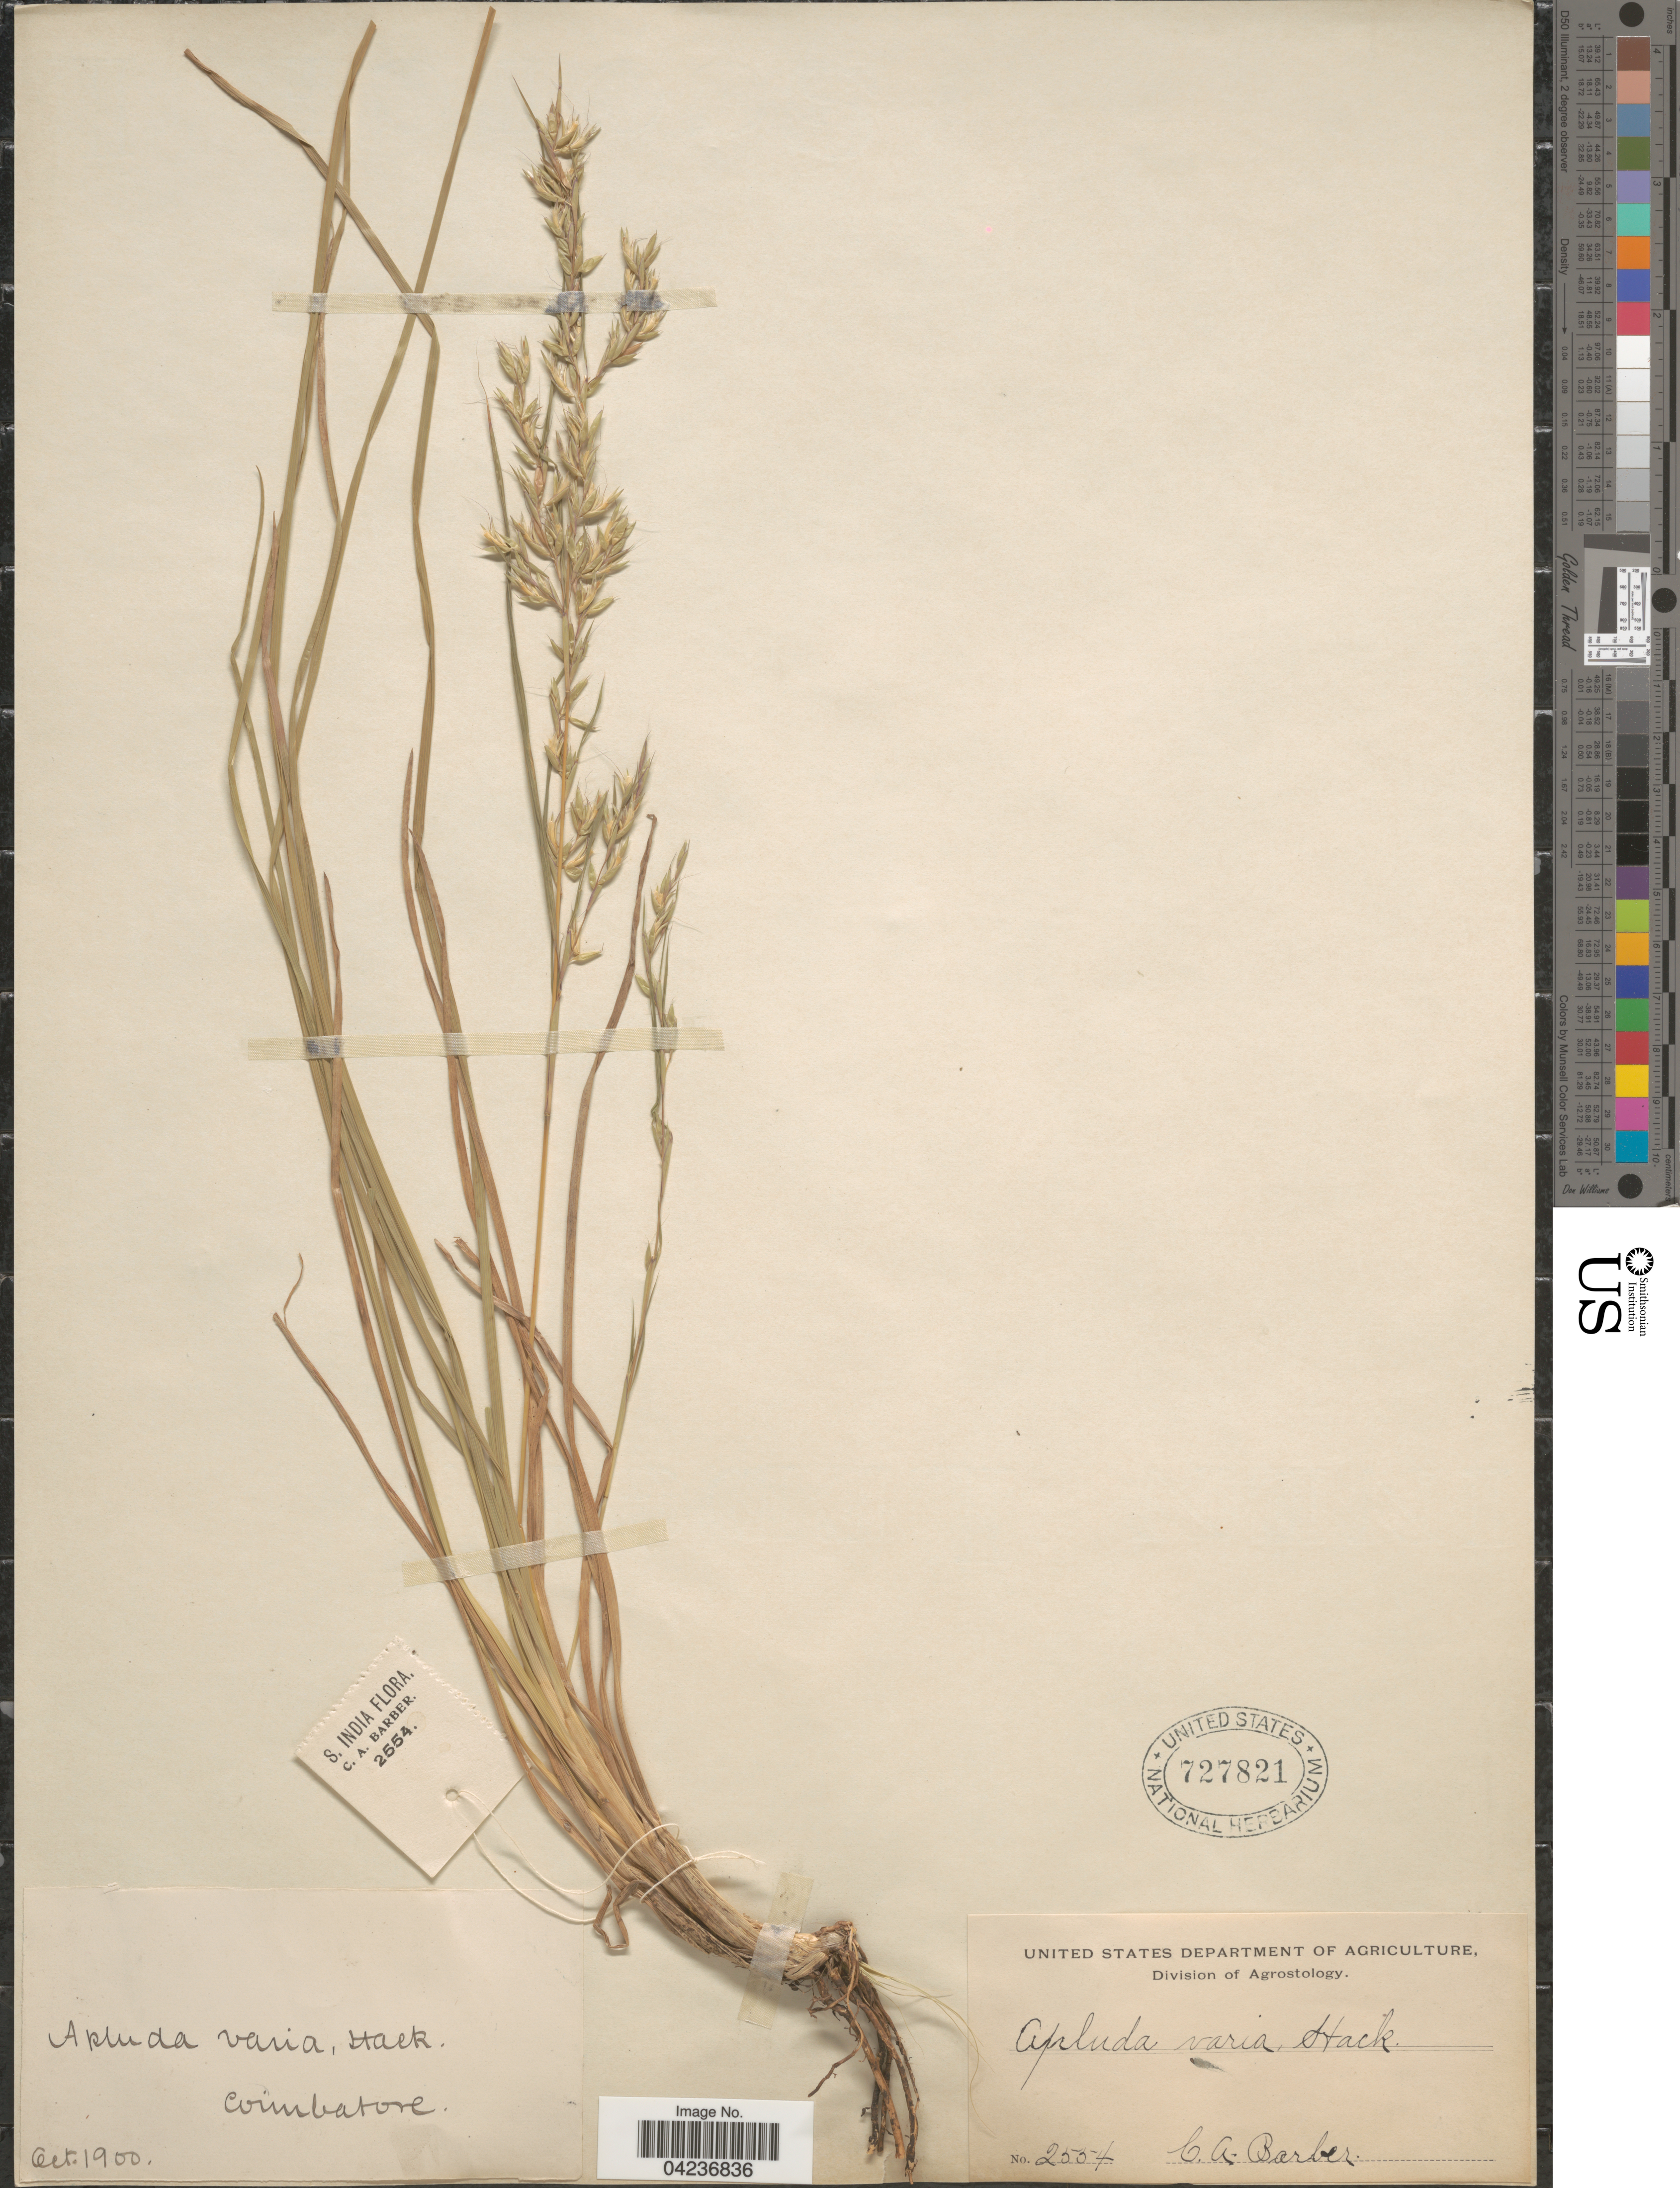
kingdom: Plantae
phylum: Tracheophyta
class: Liliopsida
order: Poales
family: Poaceae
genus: Apluda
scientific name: Apluda mutica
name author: L.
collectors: C. Barber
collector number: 2554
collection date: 1900-10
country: India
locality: S. India. Coimbatore.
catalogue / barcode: US 727821